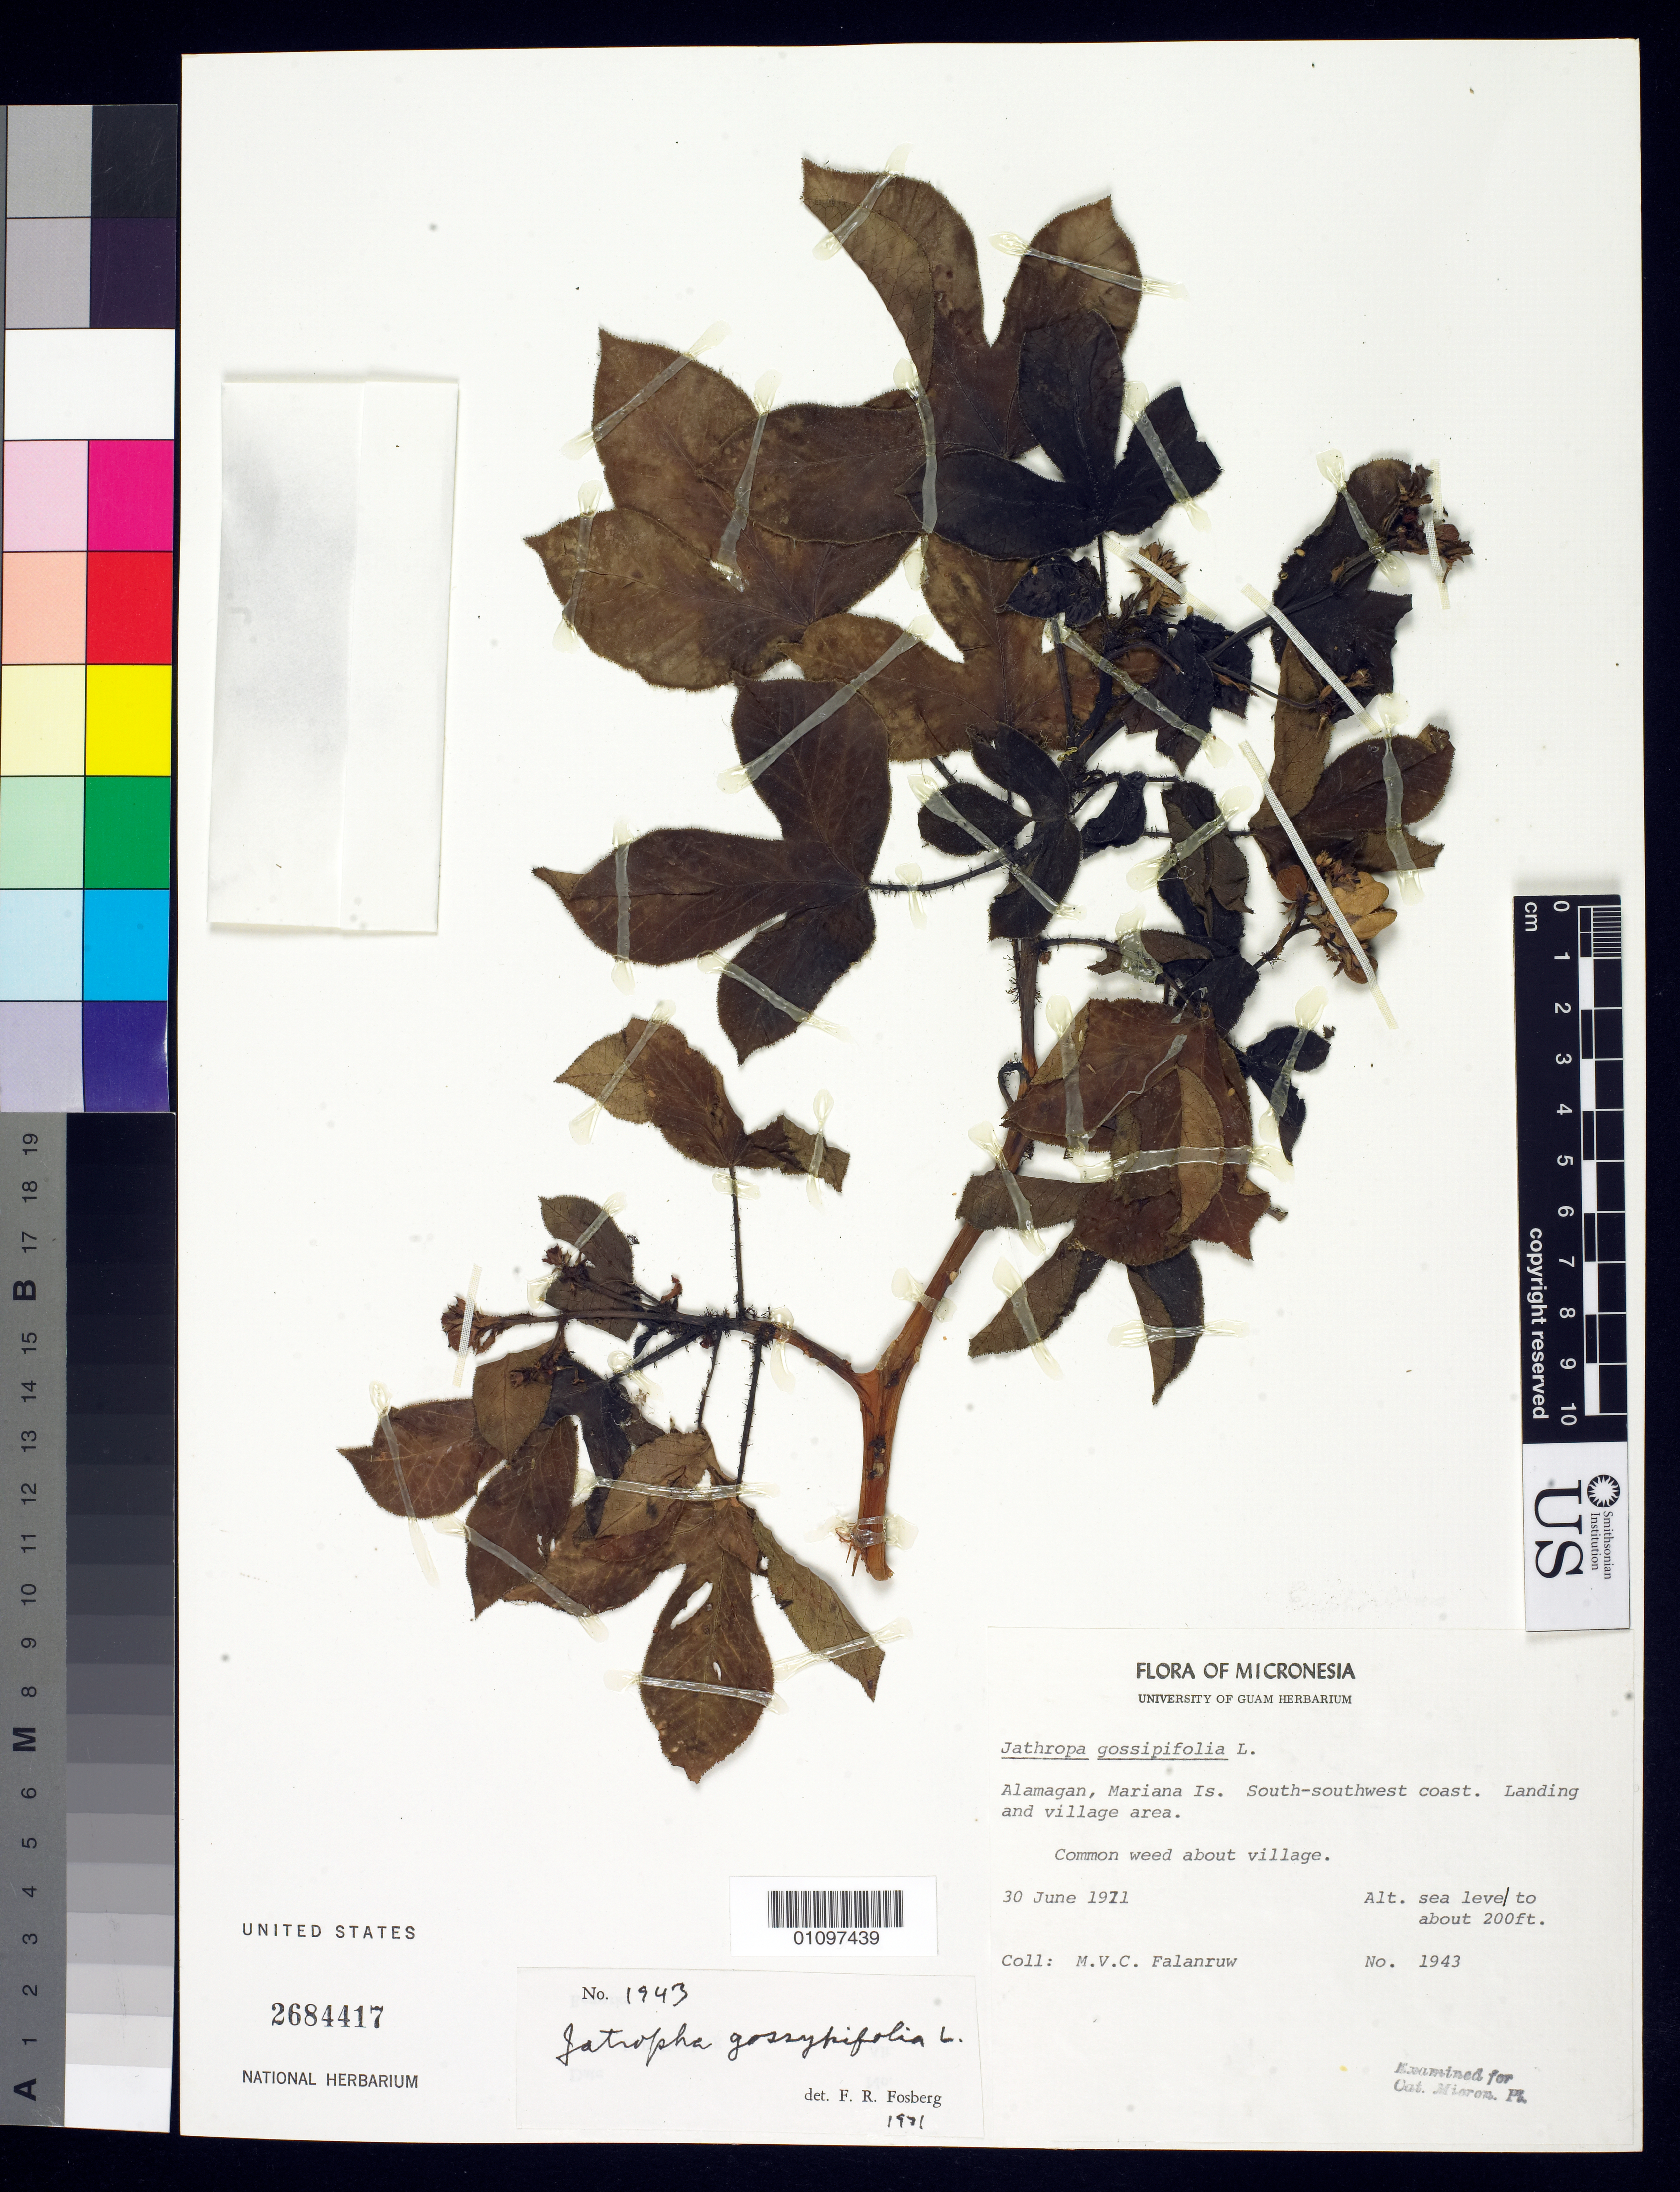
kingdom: Plantae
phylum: Tracheophyta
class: Magnoliopsida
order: Malpighiales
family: Euphorbiaceae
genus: Jatropha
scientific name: Jatropha gossypiifolia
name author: L.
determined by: Fosberg, F. R.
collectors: M. V. Falanruw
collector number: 1943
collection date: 1971-06-30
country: Northern Mariana Islands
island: Alamagan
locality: Alamagan, Mariana Is. S-SW coast. Landing and village area.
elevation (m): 0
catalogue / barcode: US 2684417